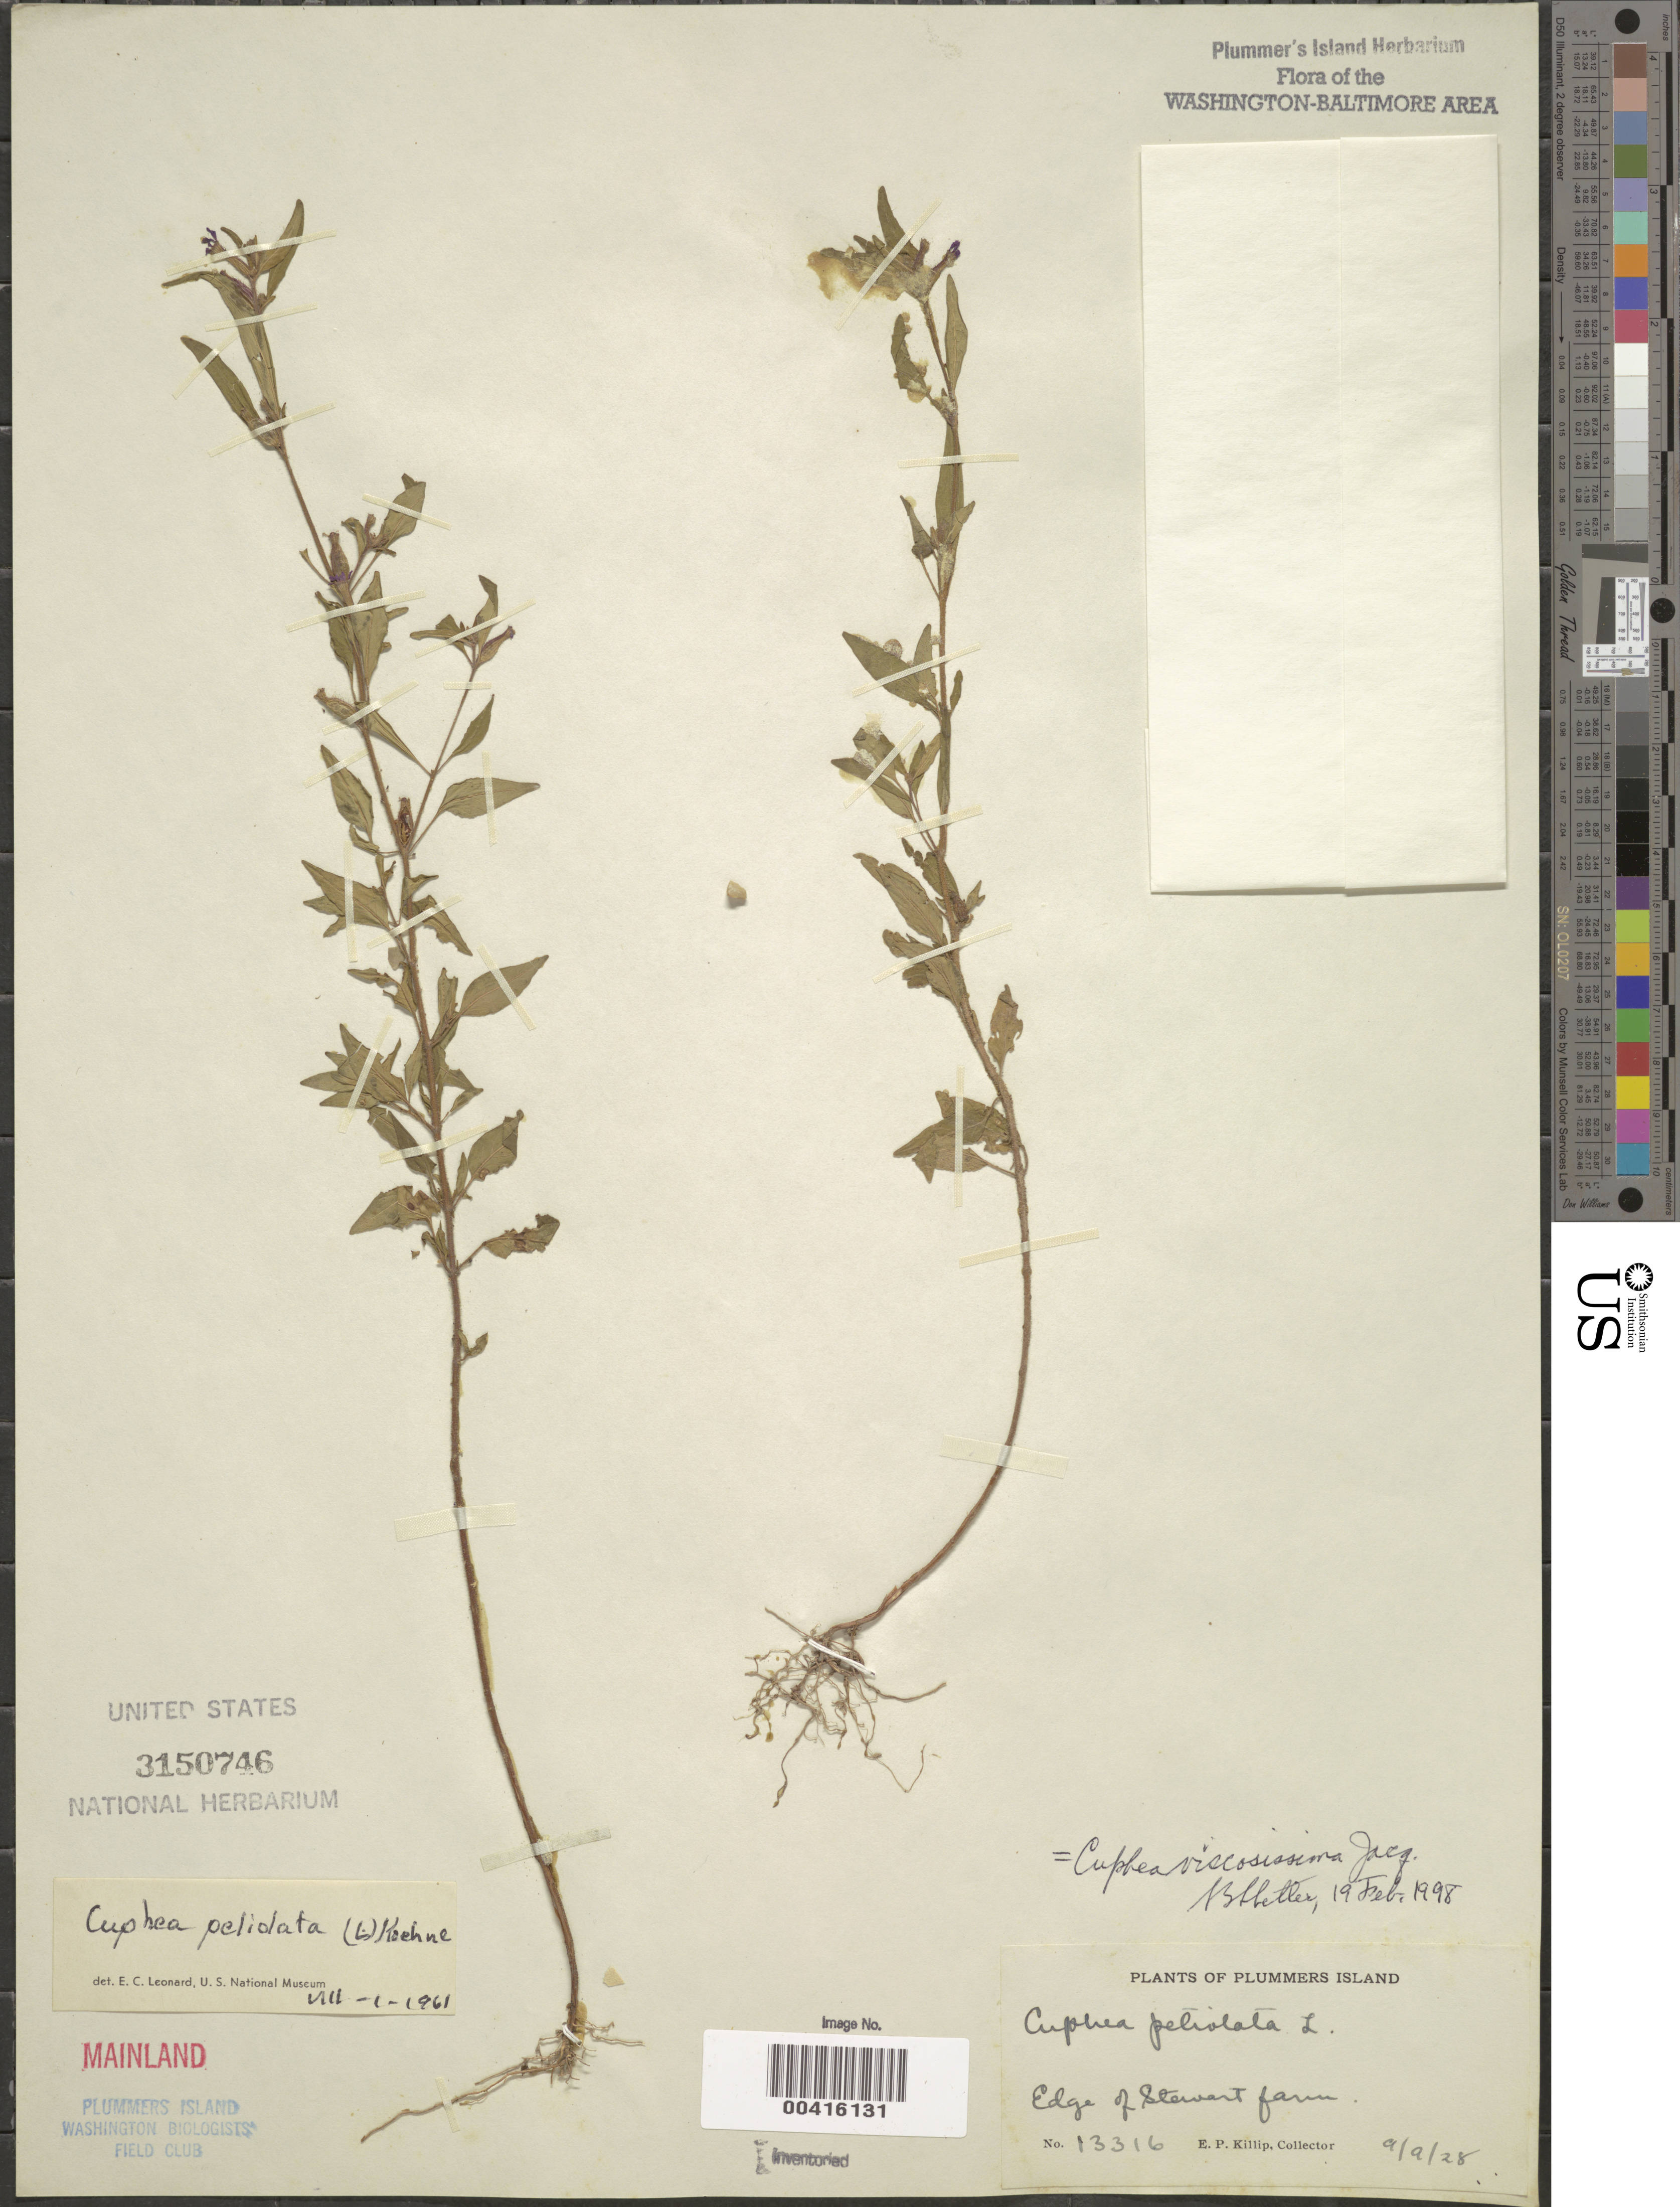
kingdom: Plantae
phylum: Tracheophyta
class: Magnoliopsida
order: Myrtales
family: Lythraceae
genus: Cuphea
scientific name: Cuphea viscosissima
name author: Jacq.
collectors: E. P. Killip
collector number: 13316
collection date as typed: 09 Sep 1928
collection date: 1928-09-09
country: United States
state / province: Maryland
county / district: Montgomery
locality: Plummer's Island; mainland, edge of Stewart Farm Plummers Island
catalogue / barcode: US 3150746